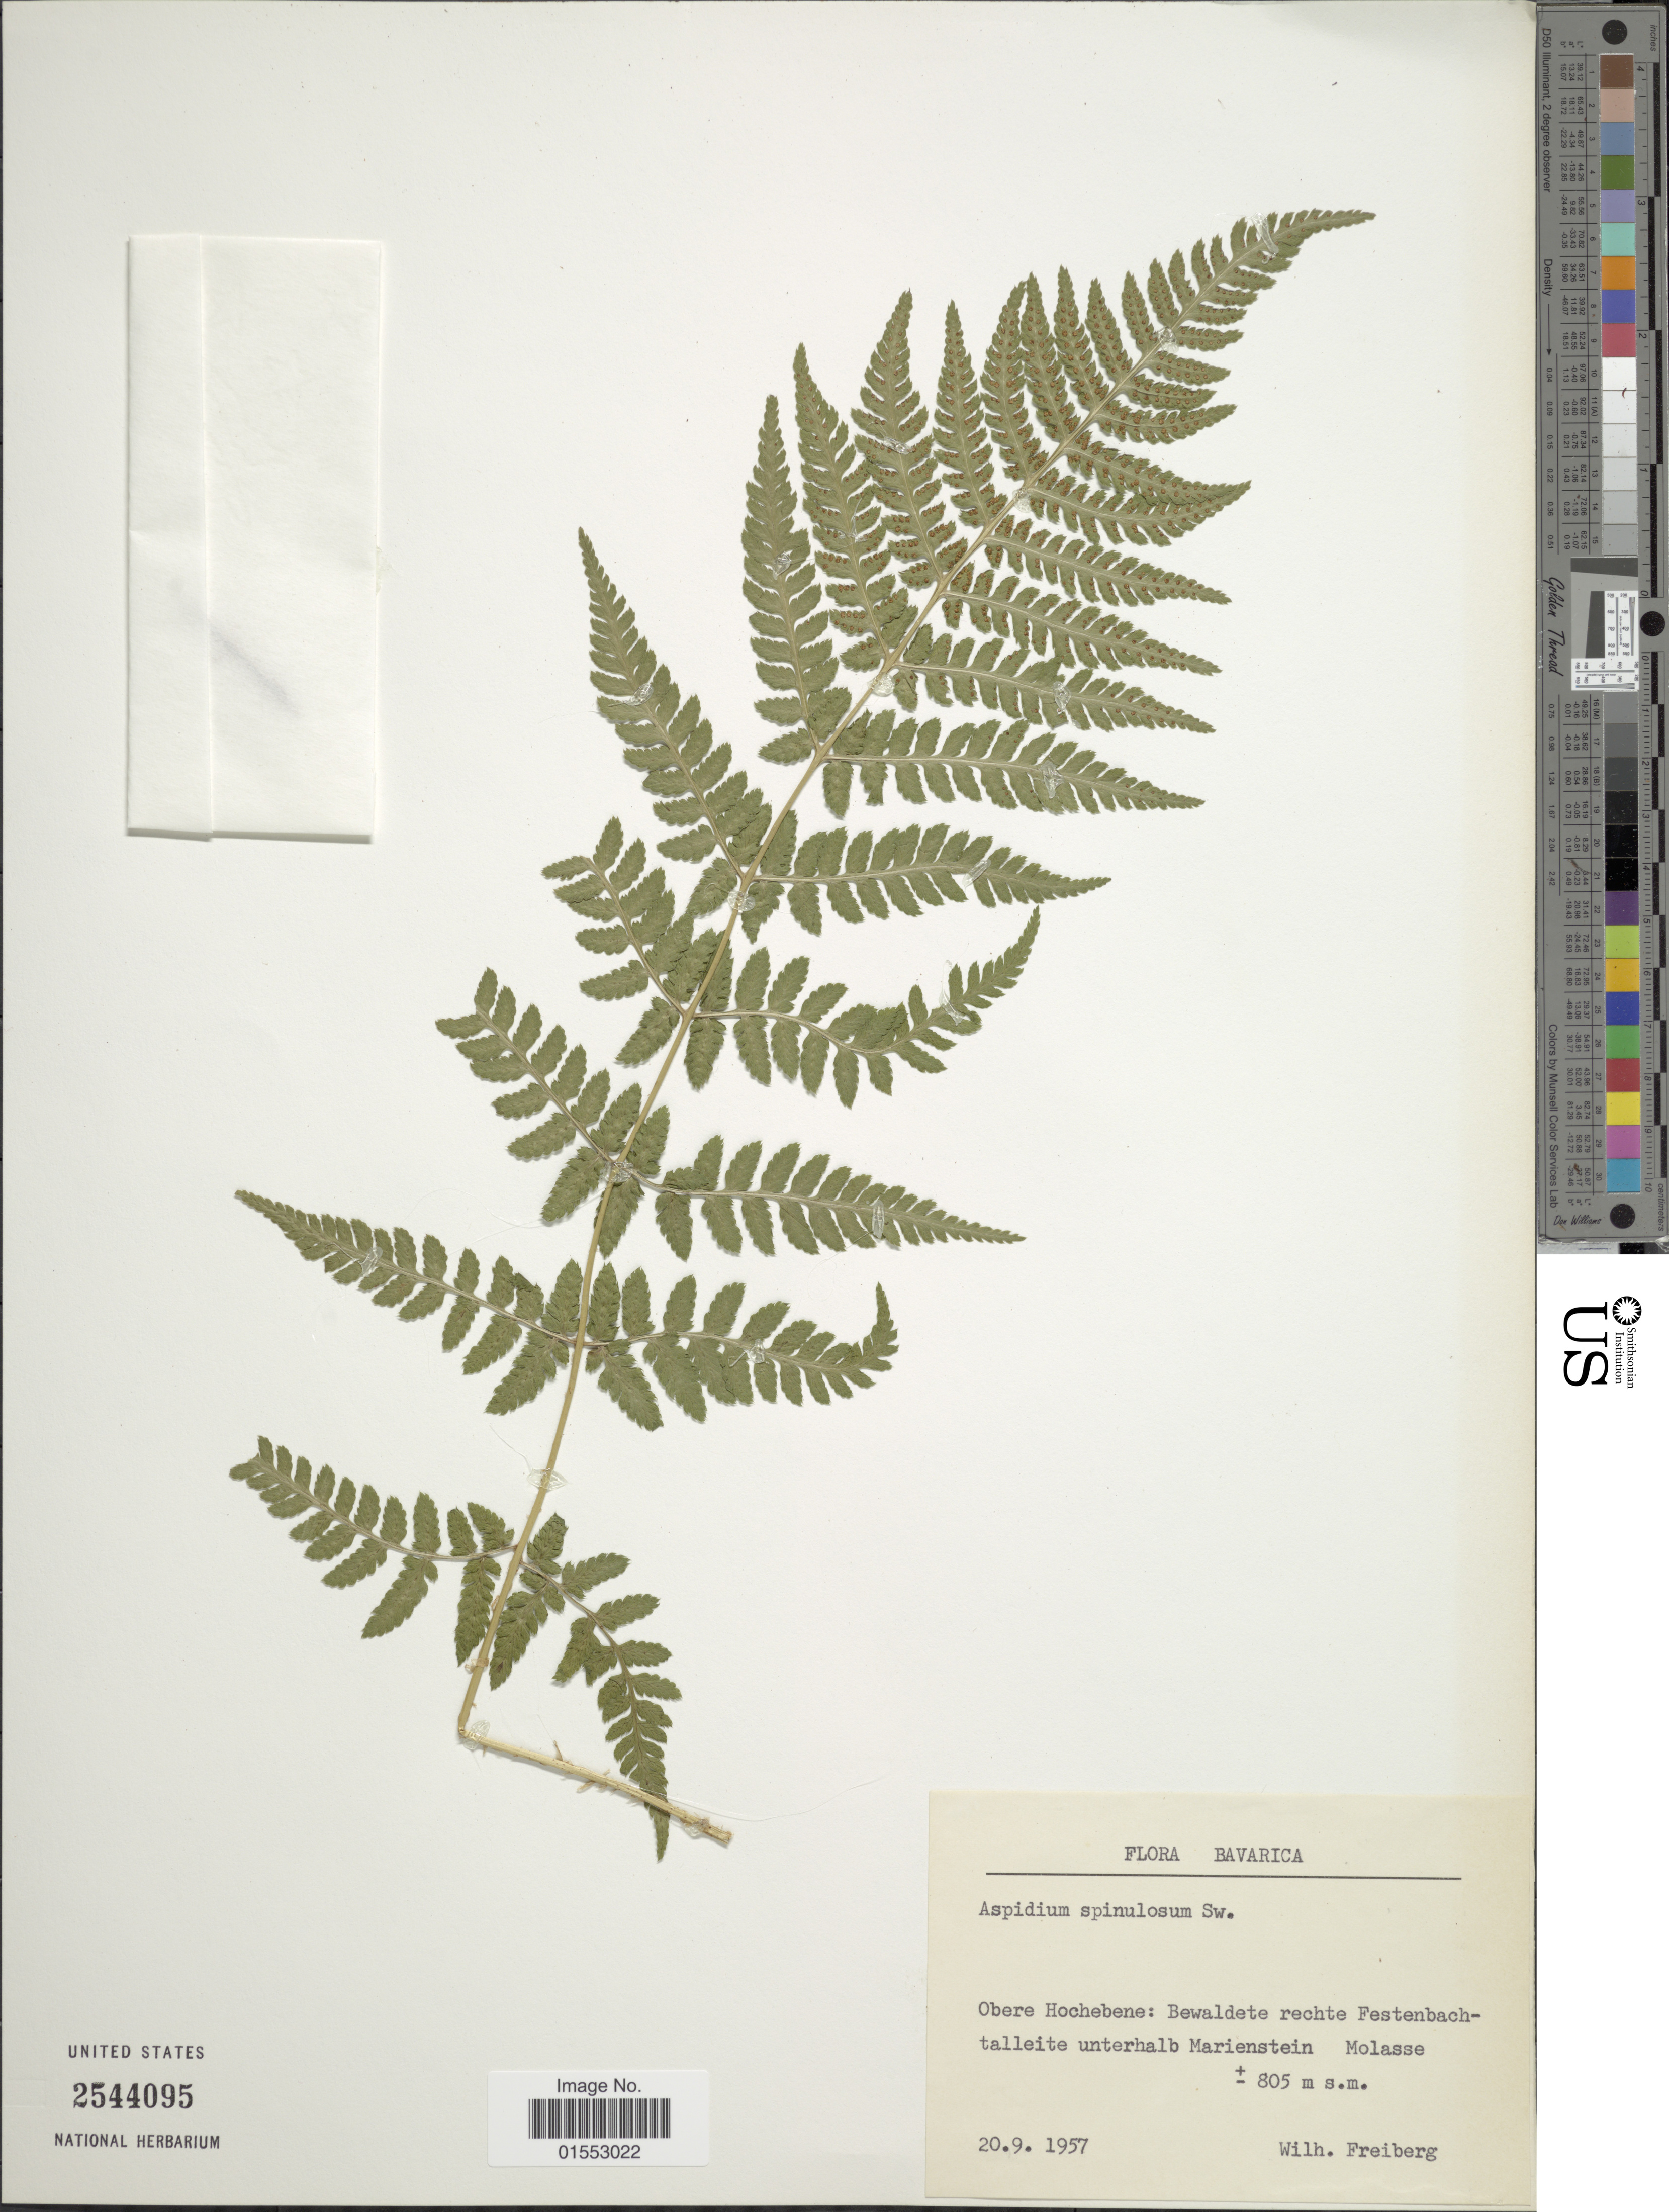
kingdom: Plantae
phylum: Tracheophyta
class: Polypodiopsida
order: Polypodiales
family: Dryopteridaceae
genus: Dryopteris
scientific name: Dryopteris carthusiana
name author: (Villars) H.P. Fuchs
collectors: W. Freiberg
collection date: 1957-09-20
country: Germany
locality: Obere Hochebene: bewaldete rechte Festenbachtalleite unterhalb .Marienstein Molasse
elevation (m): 805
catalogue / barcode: US 2544095